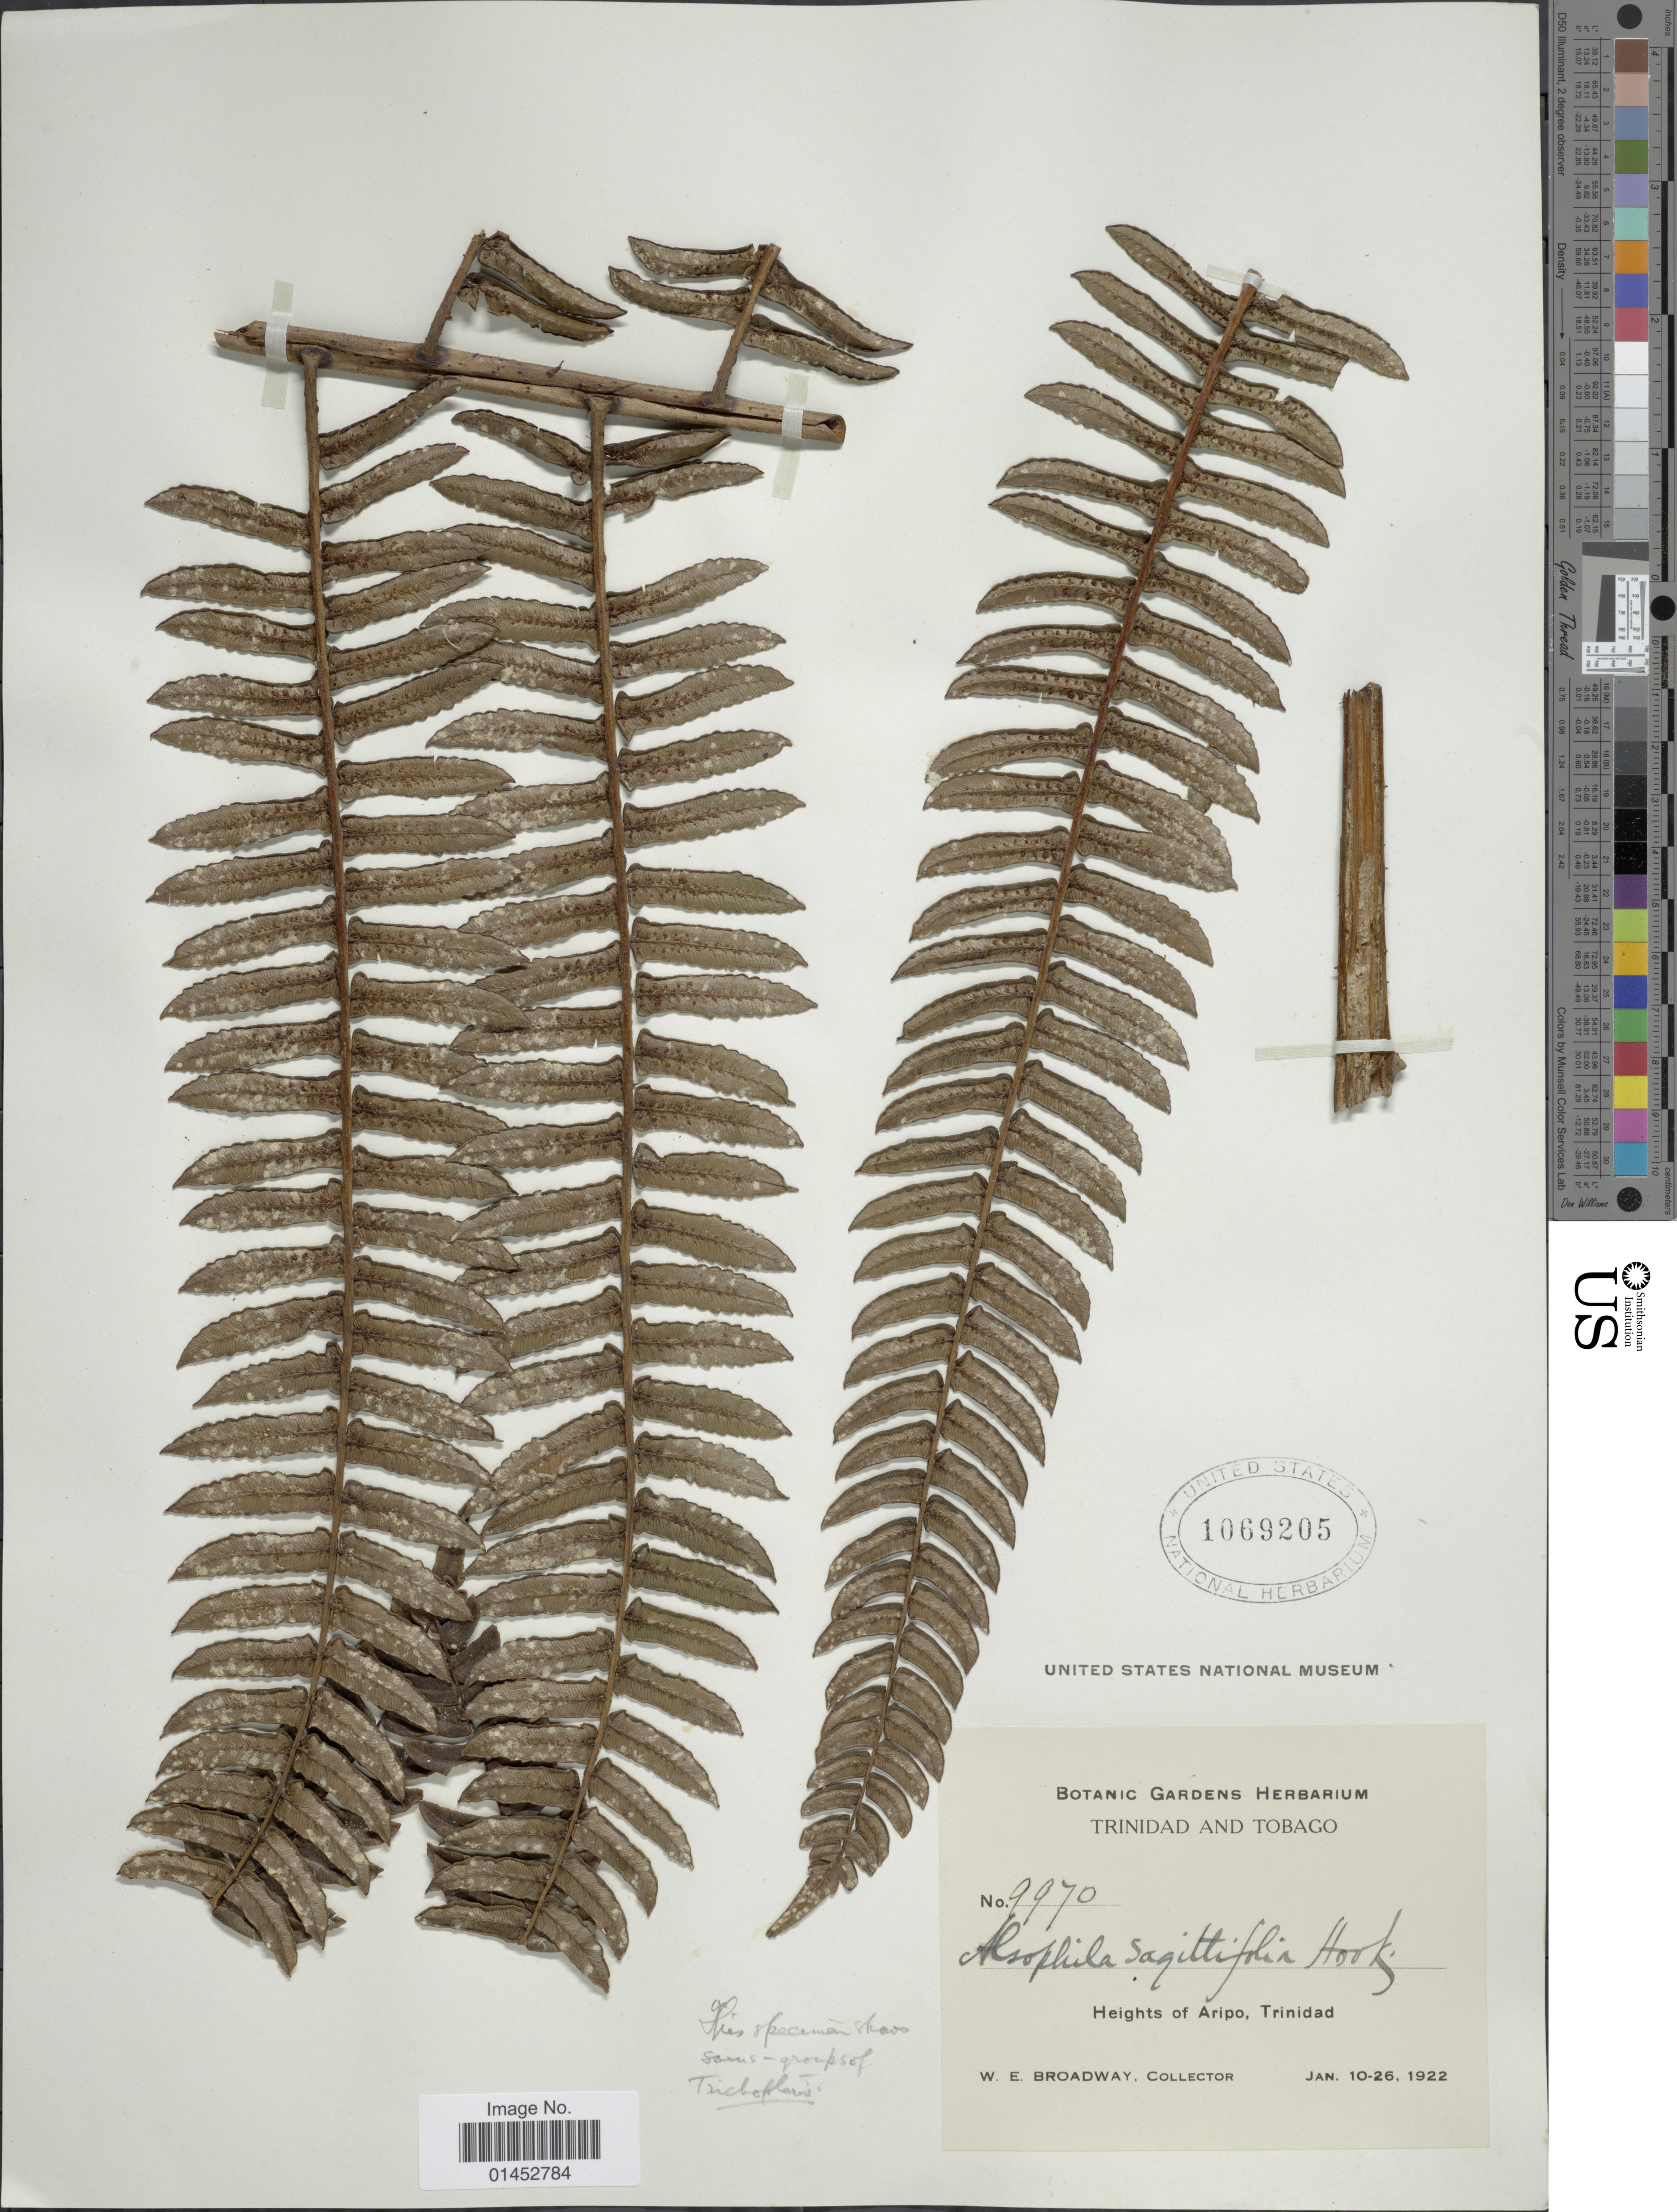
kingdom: Plantae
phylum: Tracheophyta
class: Polypodiopsida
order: Cyatheales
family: Cyatheaceae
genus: Cyathea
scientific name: Cyathea sagittifolia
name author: (Hook.) Domin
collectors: W. E. Broadway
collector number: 9970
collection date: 1922-01-10/1922-01-26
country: Trinidad and Tobago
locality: Heights of Aripo, Trinidad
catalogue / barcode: US 1069205